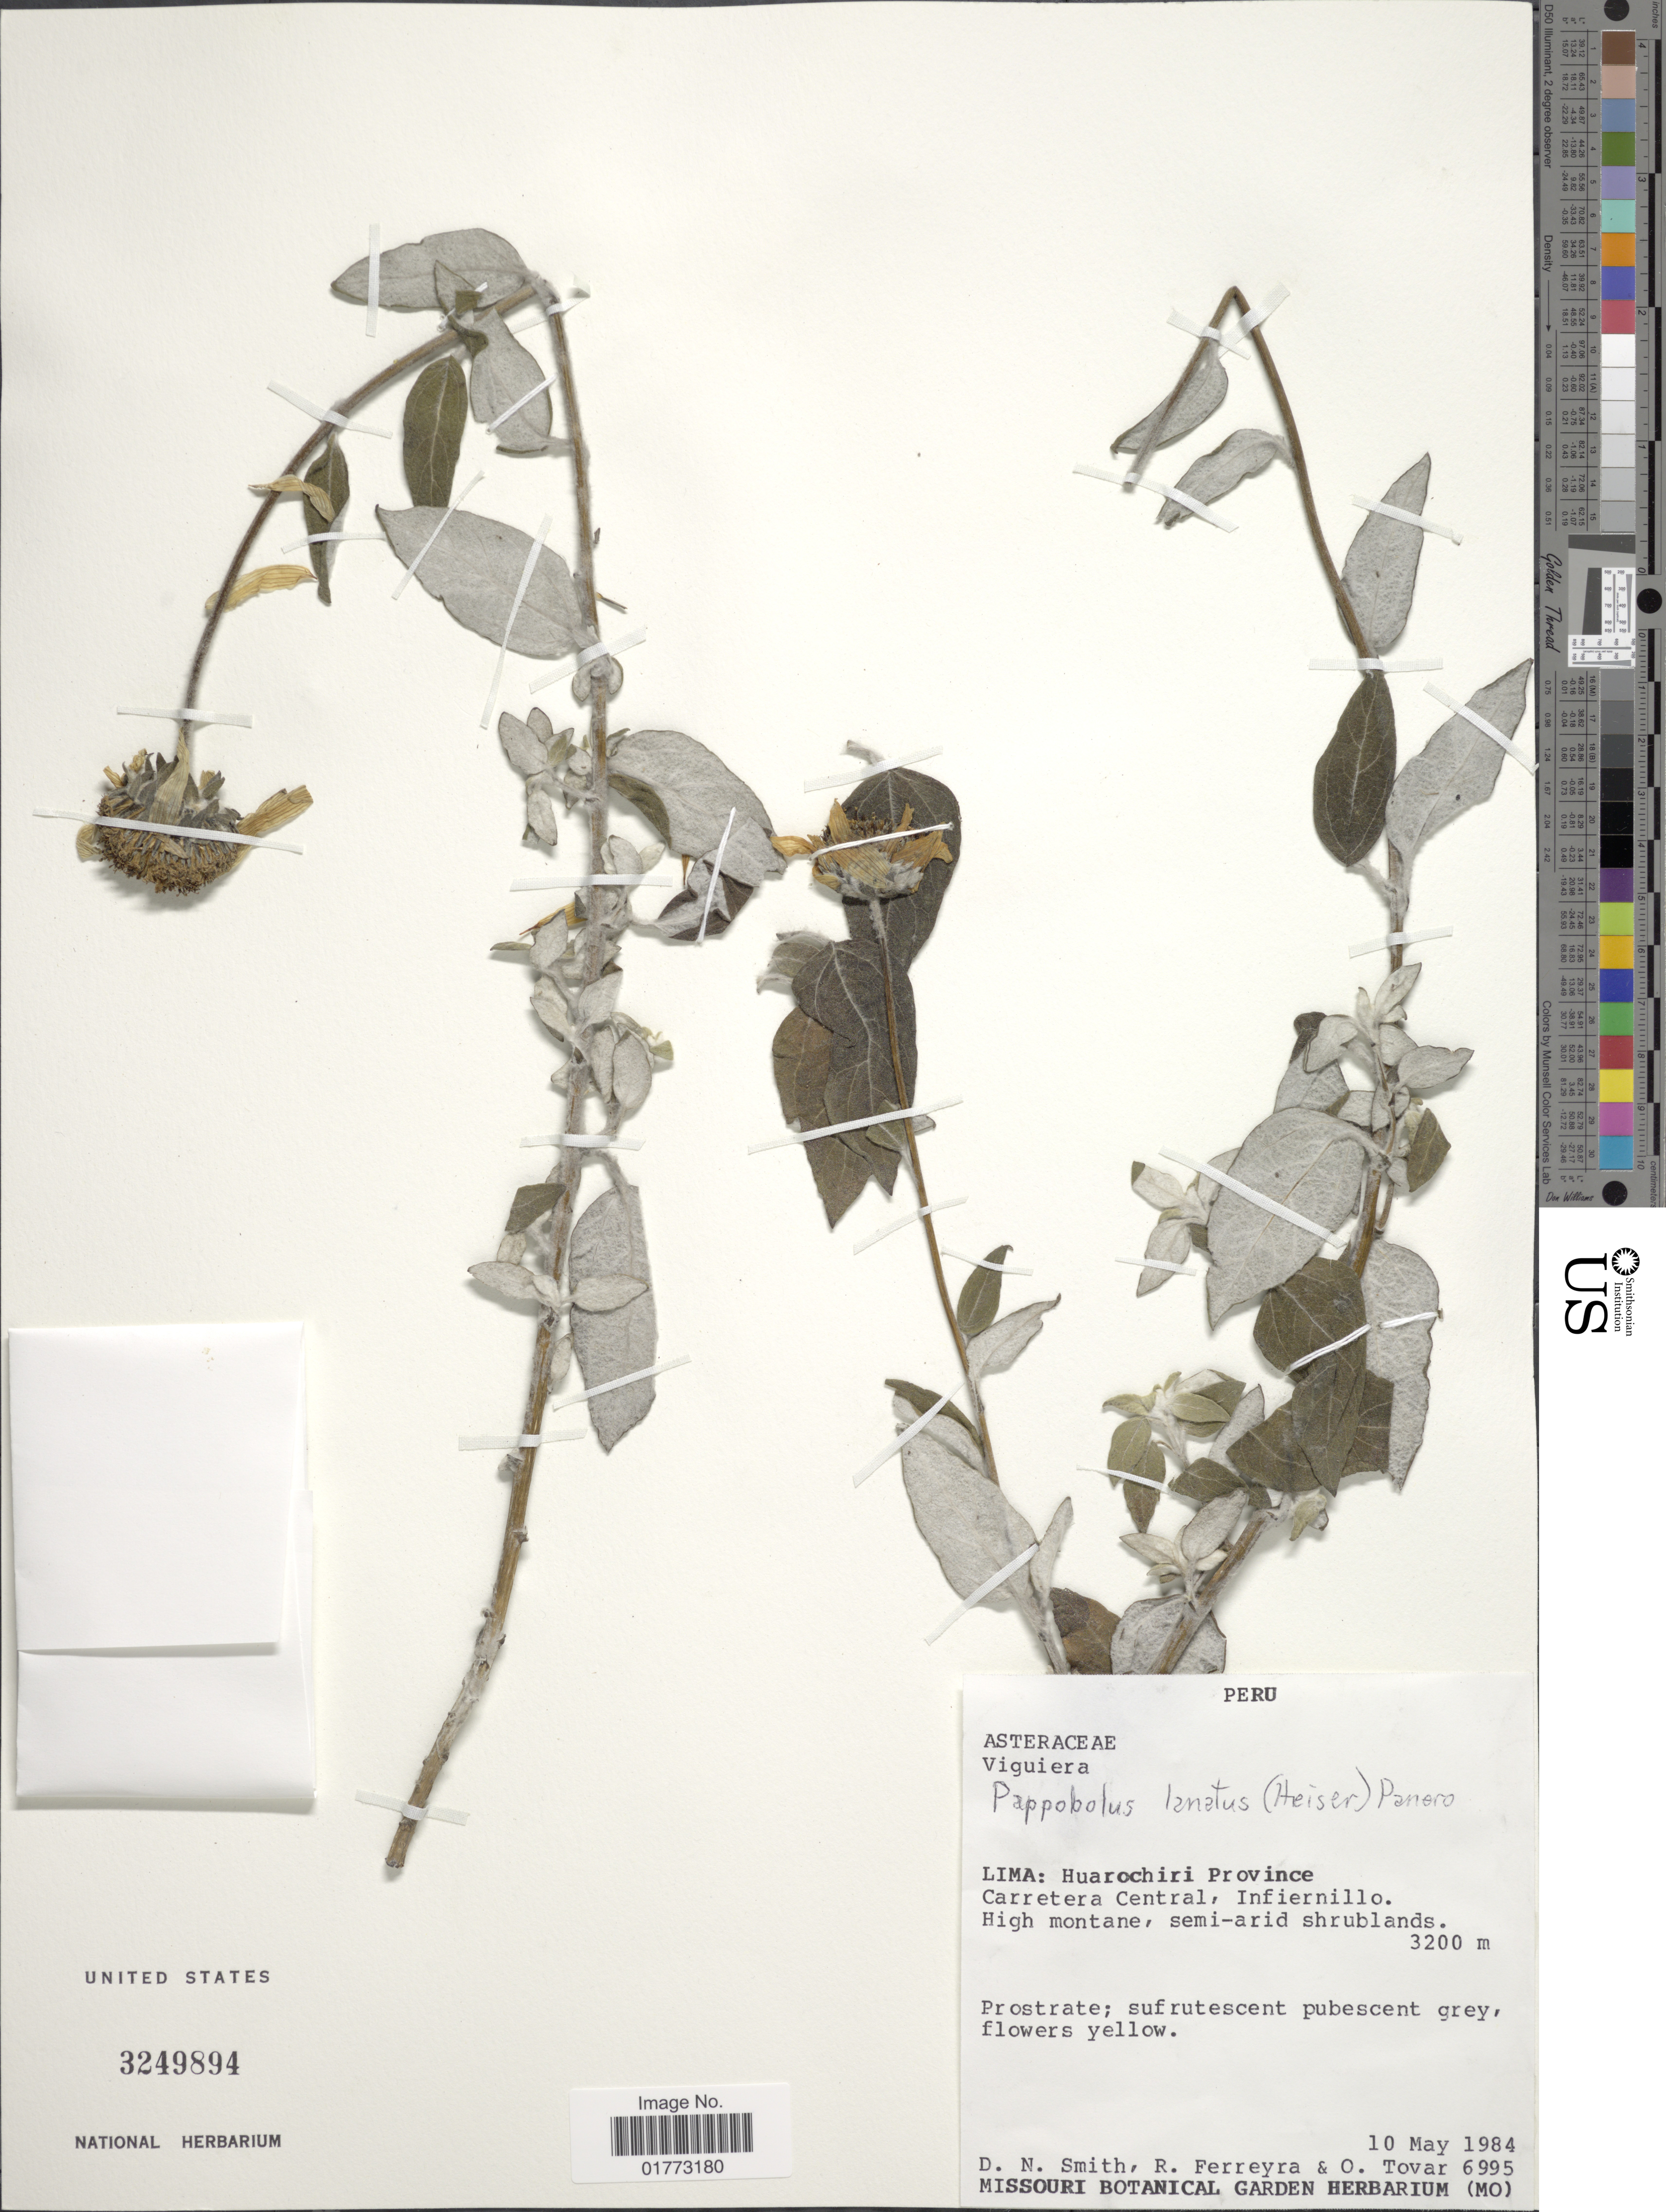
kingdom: Plantae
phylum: Tracheophyta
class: Magnoliopsida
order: Asterales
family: Asteraceae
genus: Pappobolus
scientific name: Pappobolus lanatus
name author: (Heiser) Panero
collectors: D. Smith, R. A. Ferreyra & Ó. Tovar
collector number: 6995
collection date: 1984-05-10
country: Peru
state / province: Lima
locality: Huarochiri Province, Carretera Central, Infiernillo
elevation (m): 3200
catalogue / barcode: US 3249894